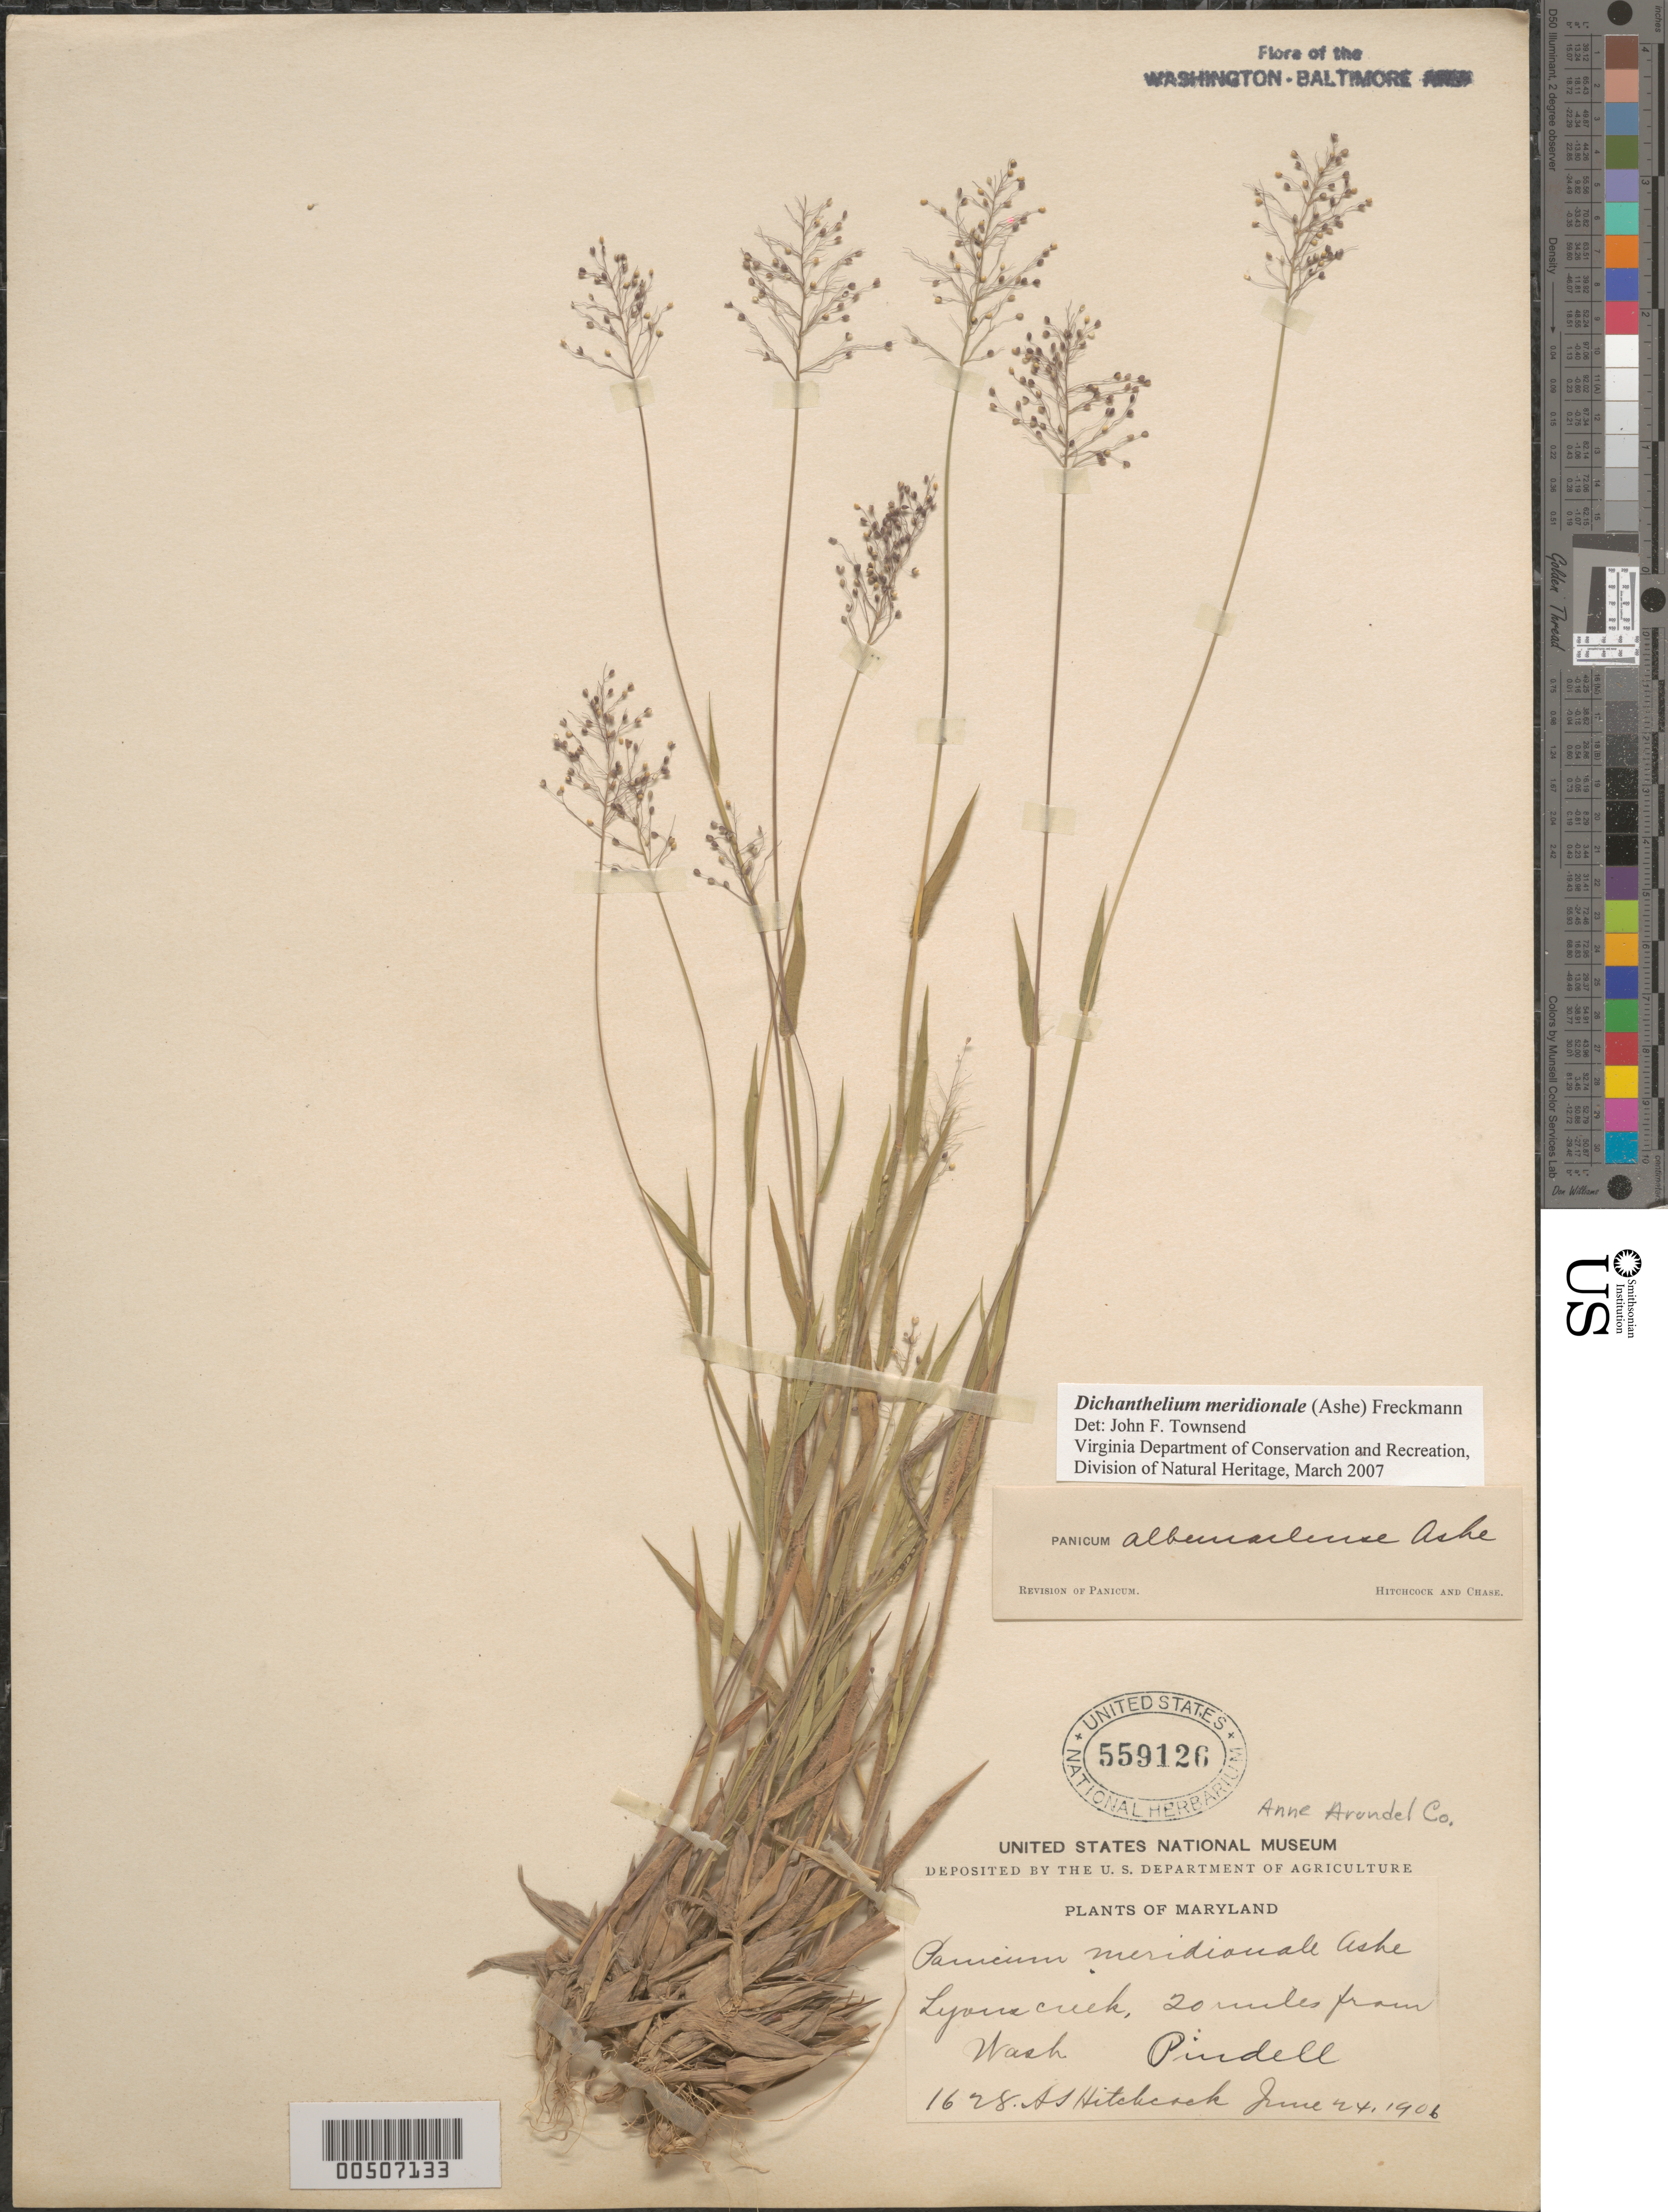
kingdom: Plantae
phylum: Tracheophyta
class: Liliopsida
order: Poales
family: Poaceae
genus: Dichanthelium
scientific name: Dichanthelium meridionale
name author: (Ashe) Freckmann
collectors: A. S. Hitchcock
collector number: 1628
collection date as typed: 24 Jun 1906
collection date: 1906-06-24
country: United States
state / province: Maryland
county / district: Anne Arundel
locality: Lyons Creek, Pindell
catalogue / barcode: US 559126